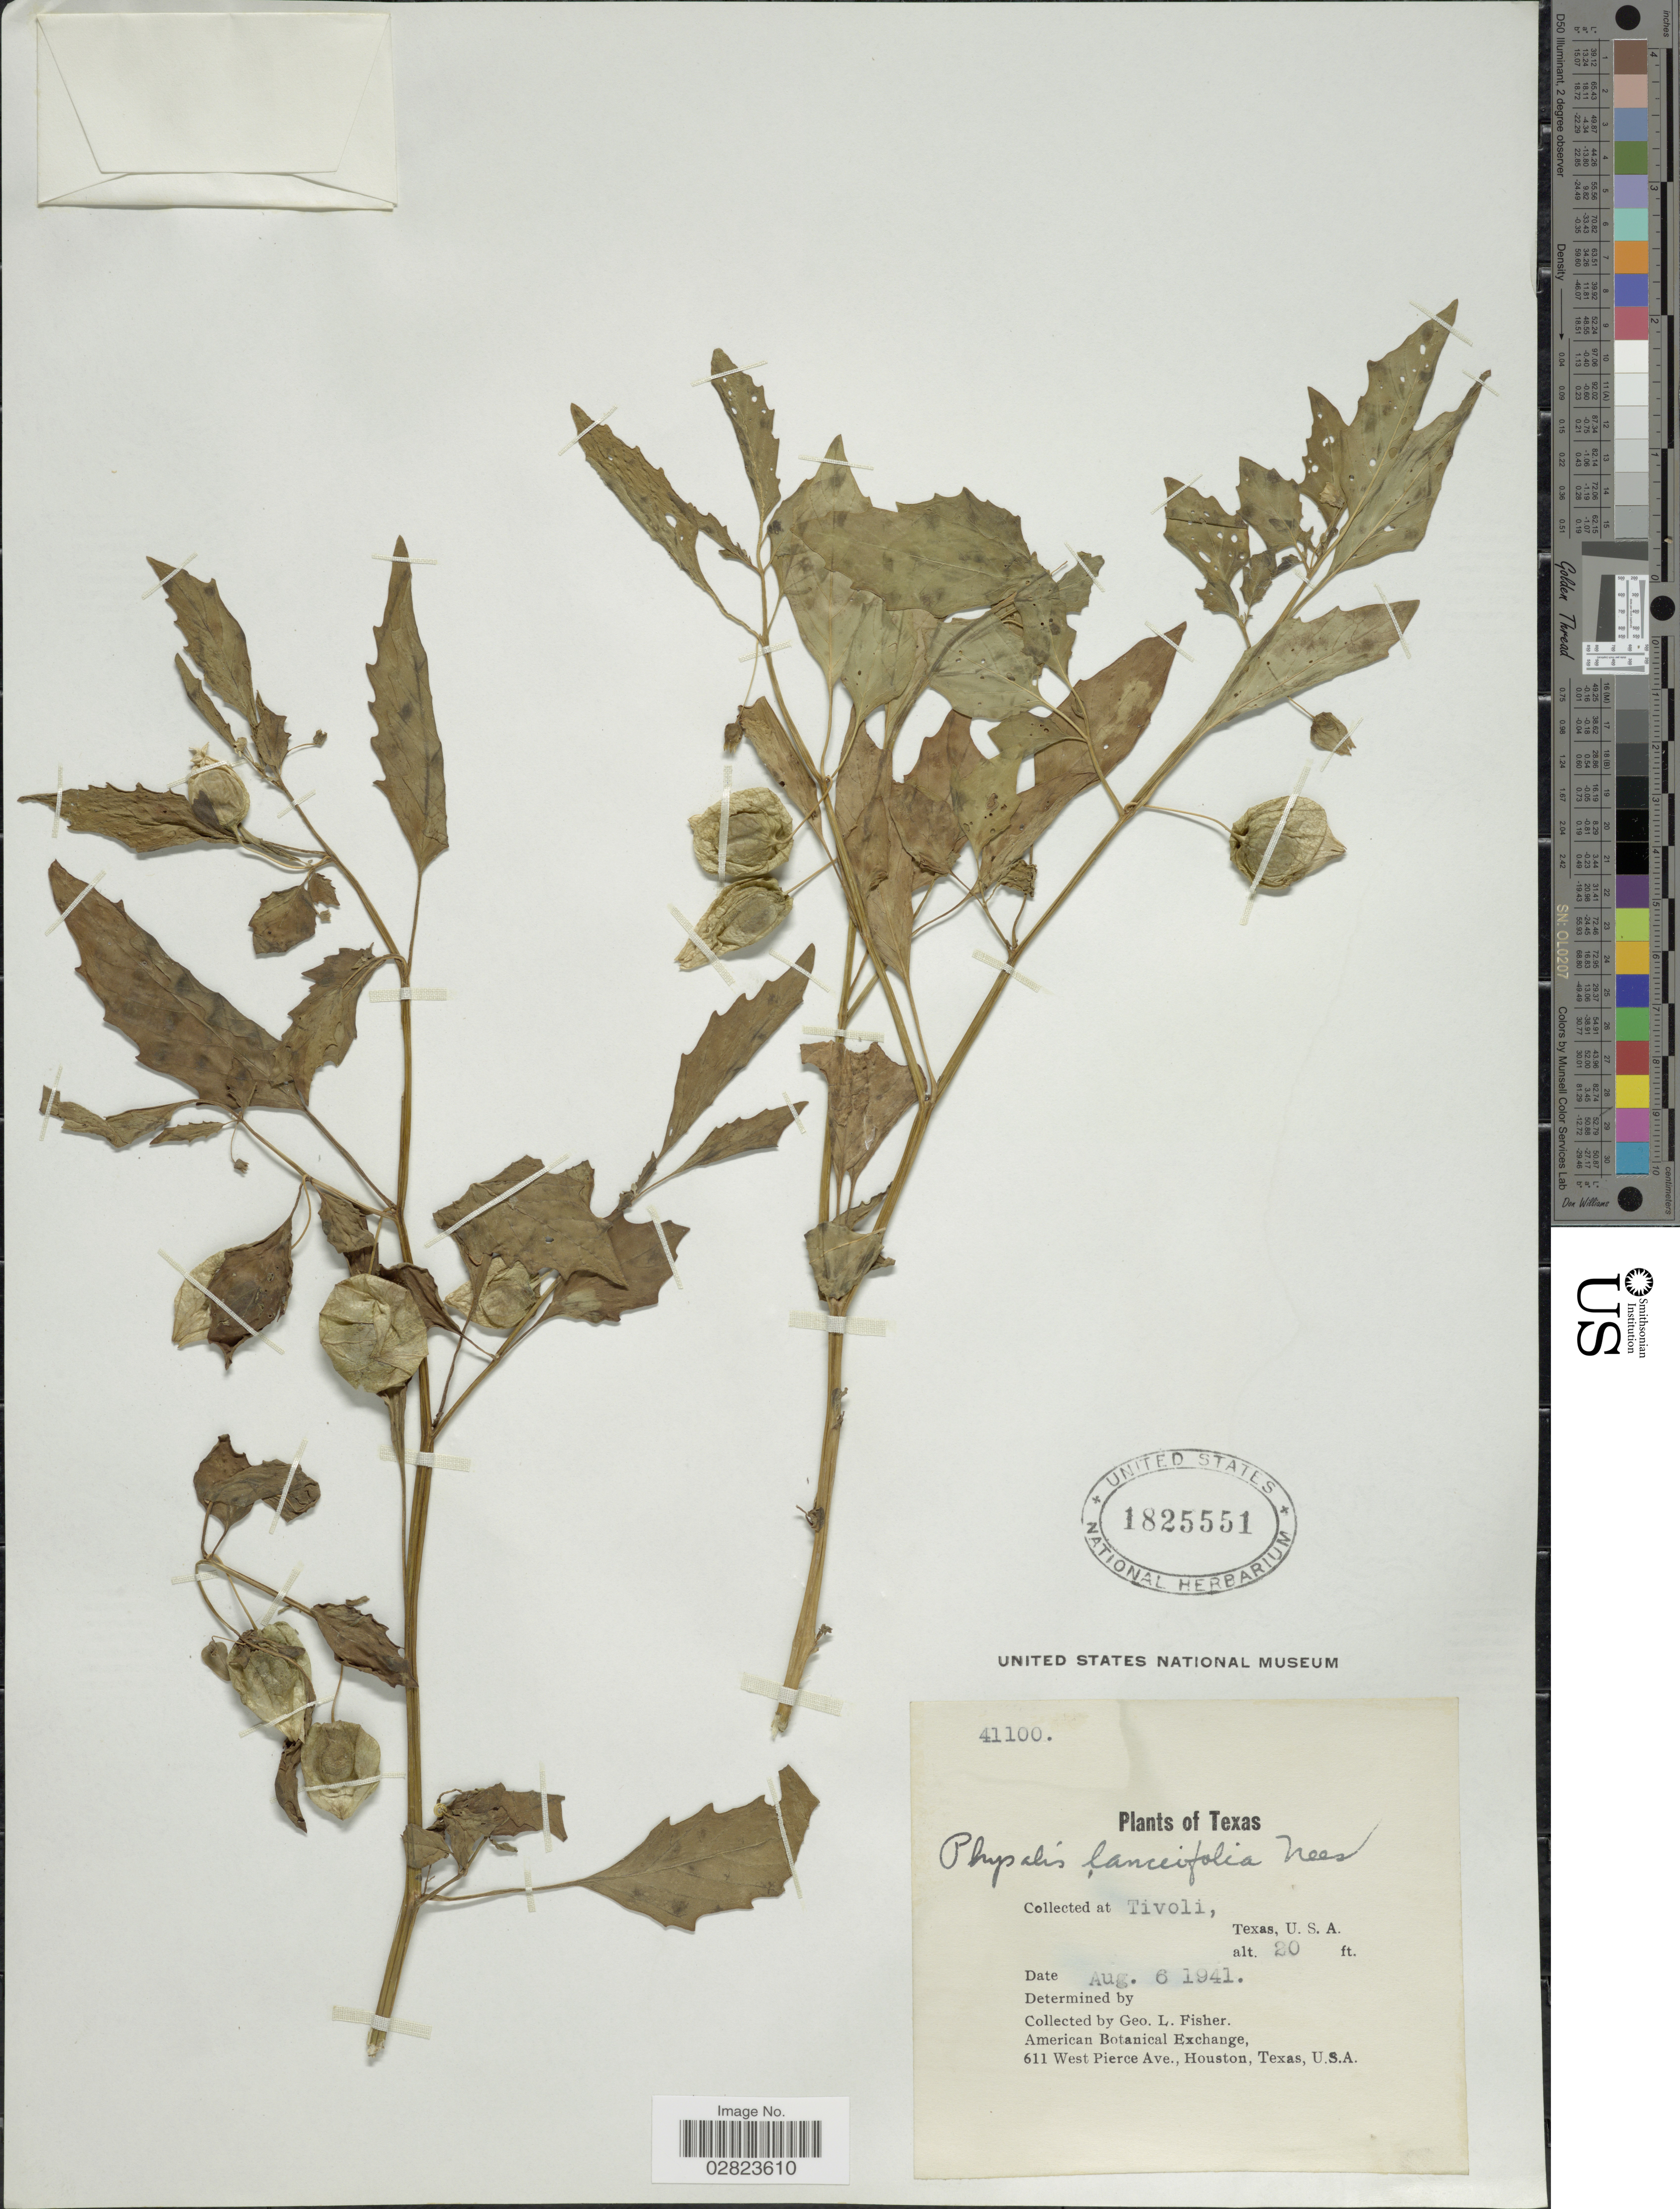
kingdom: Plantae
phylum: Tracheophyta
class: Magnoliopsida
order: Solanales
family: Solanaceae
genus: Physalis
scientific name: Physalis lanceifolia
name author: Nees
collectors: G. L. Fisher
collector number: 41100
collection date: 1941-08-06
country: United States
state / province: Texas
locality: Tivoli.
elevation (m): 6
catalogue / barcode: US 1825551